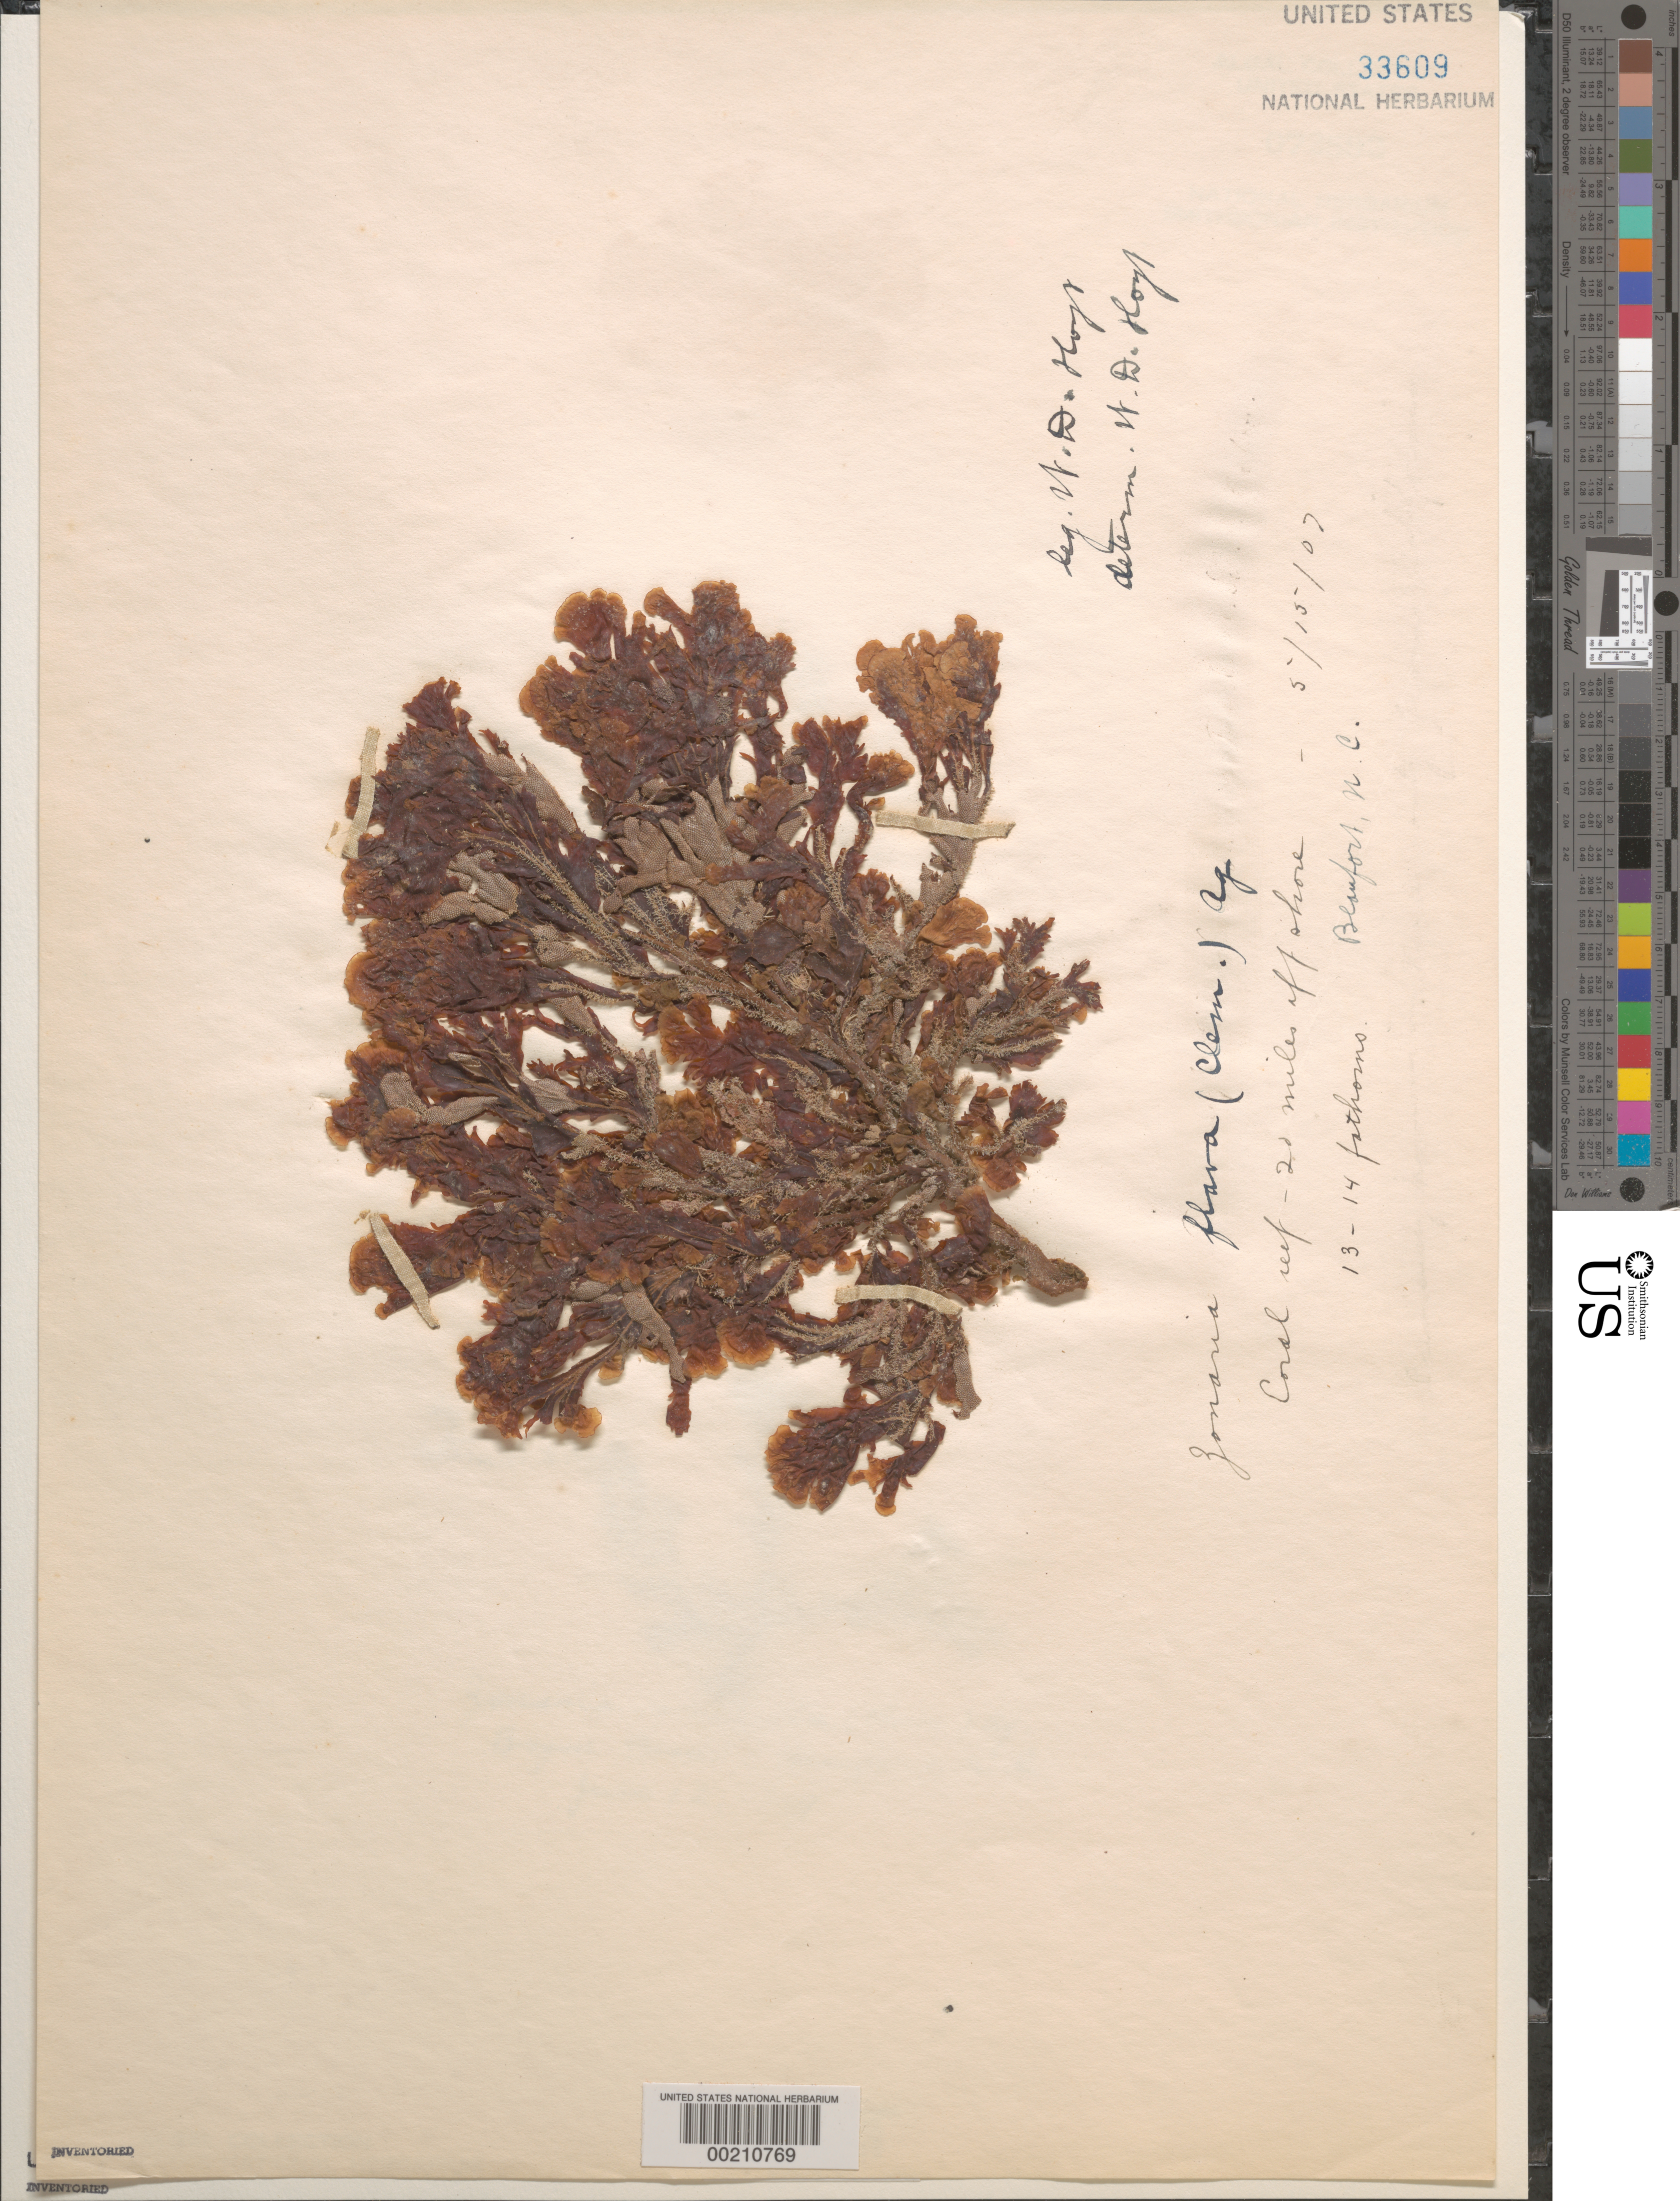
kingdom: Chromista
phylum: Ochrophyta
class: Phaeophyceae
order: Dictyotales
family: Dictyotaceae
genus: Zonaria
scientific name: Zonaria tournefortii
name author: (J.V.Lamouroux) Mont.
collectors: W. D. Hoyt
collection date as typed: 15 May 1907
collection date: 1907-05-15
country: United States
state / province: North Carolina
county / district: Carteret County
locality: Coral reef 20 miles off Beaufort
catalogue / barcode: US 33609